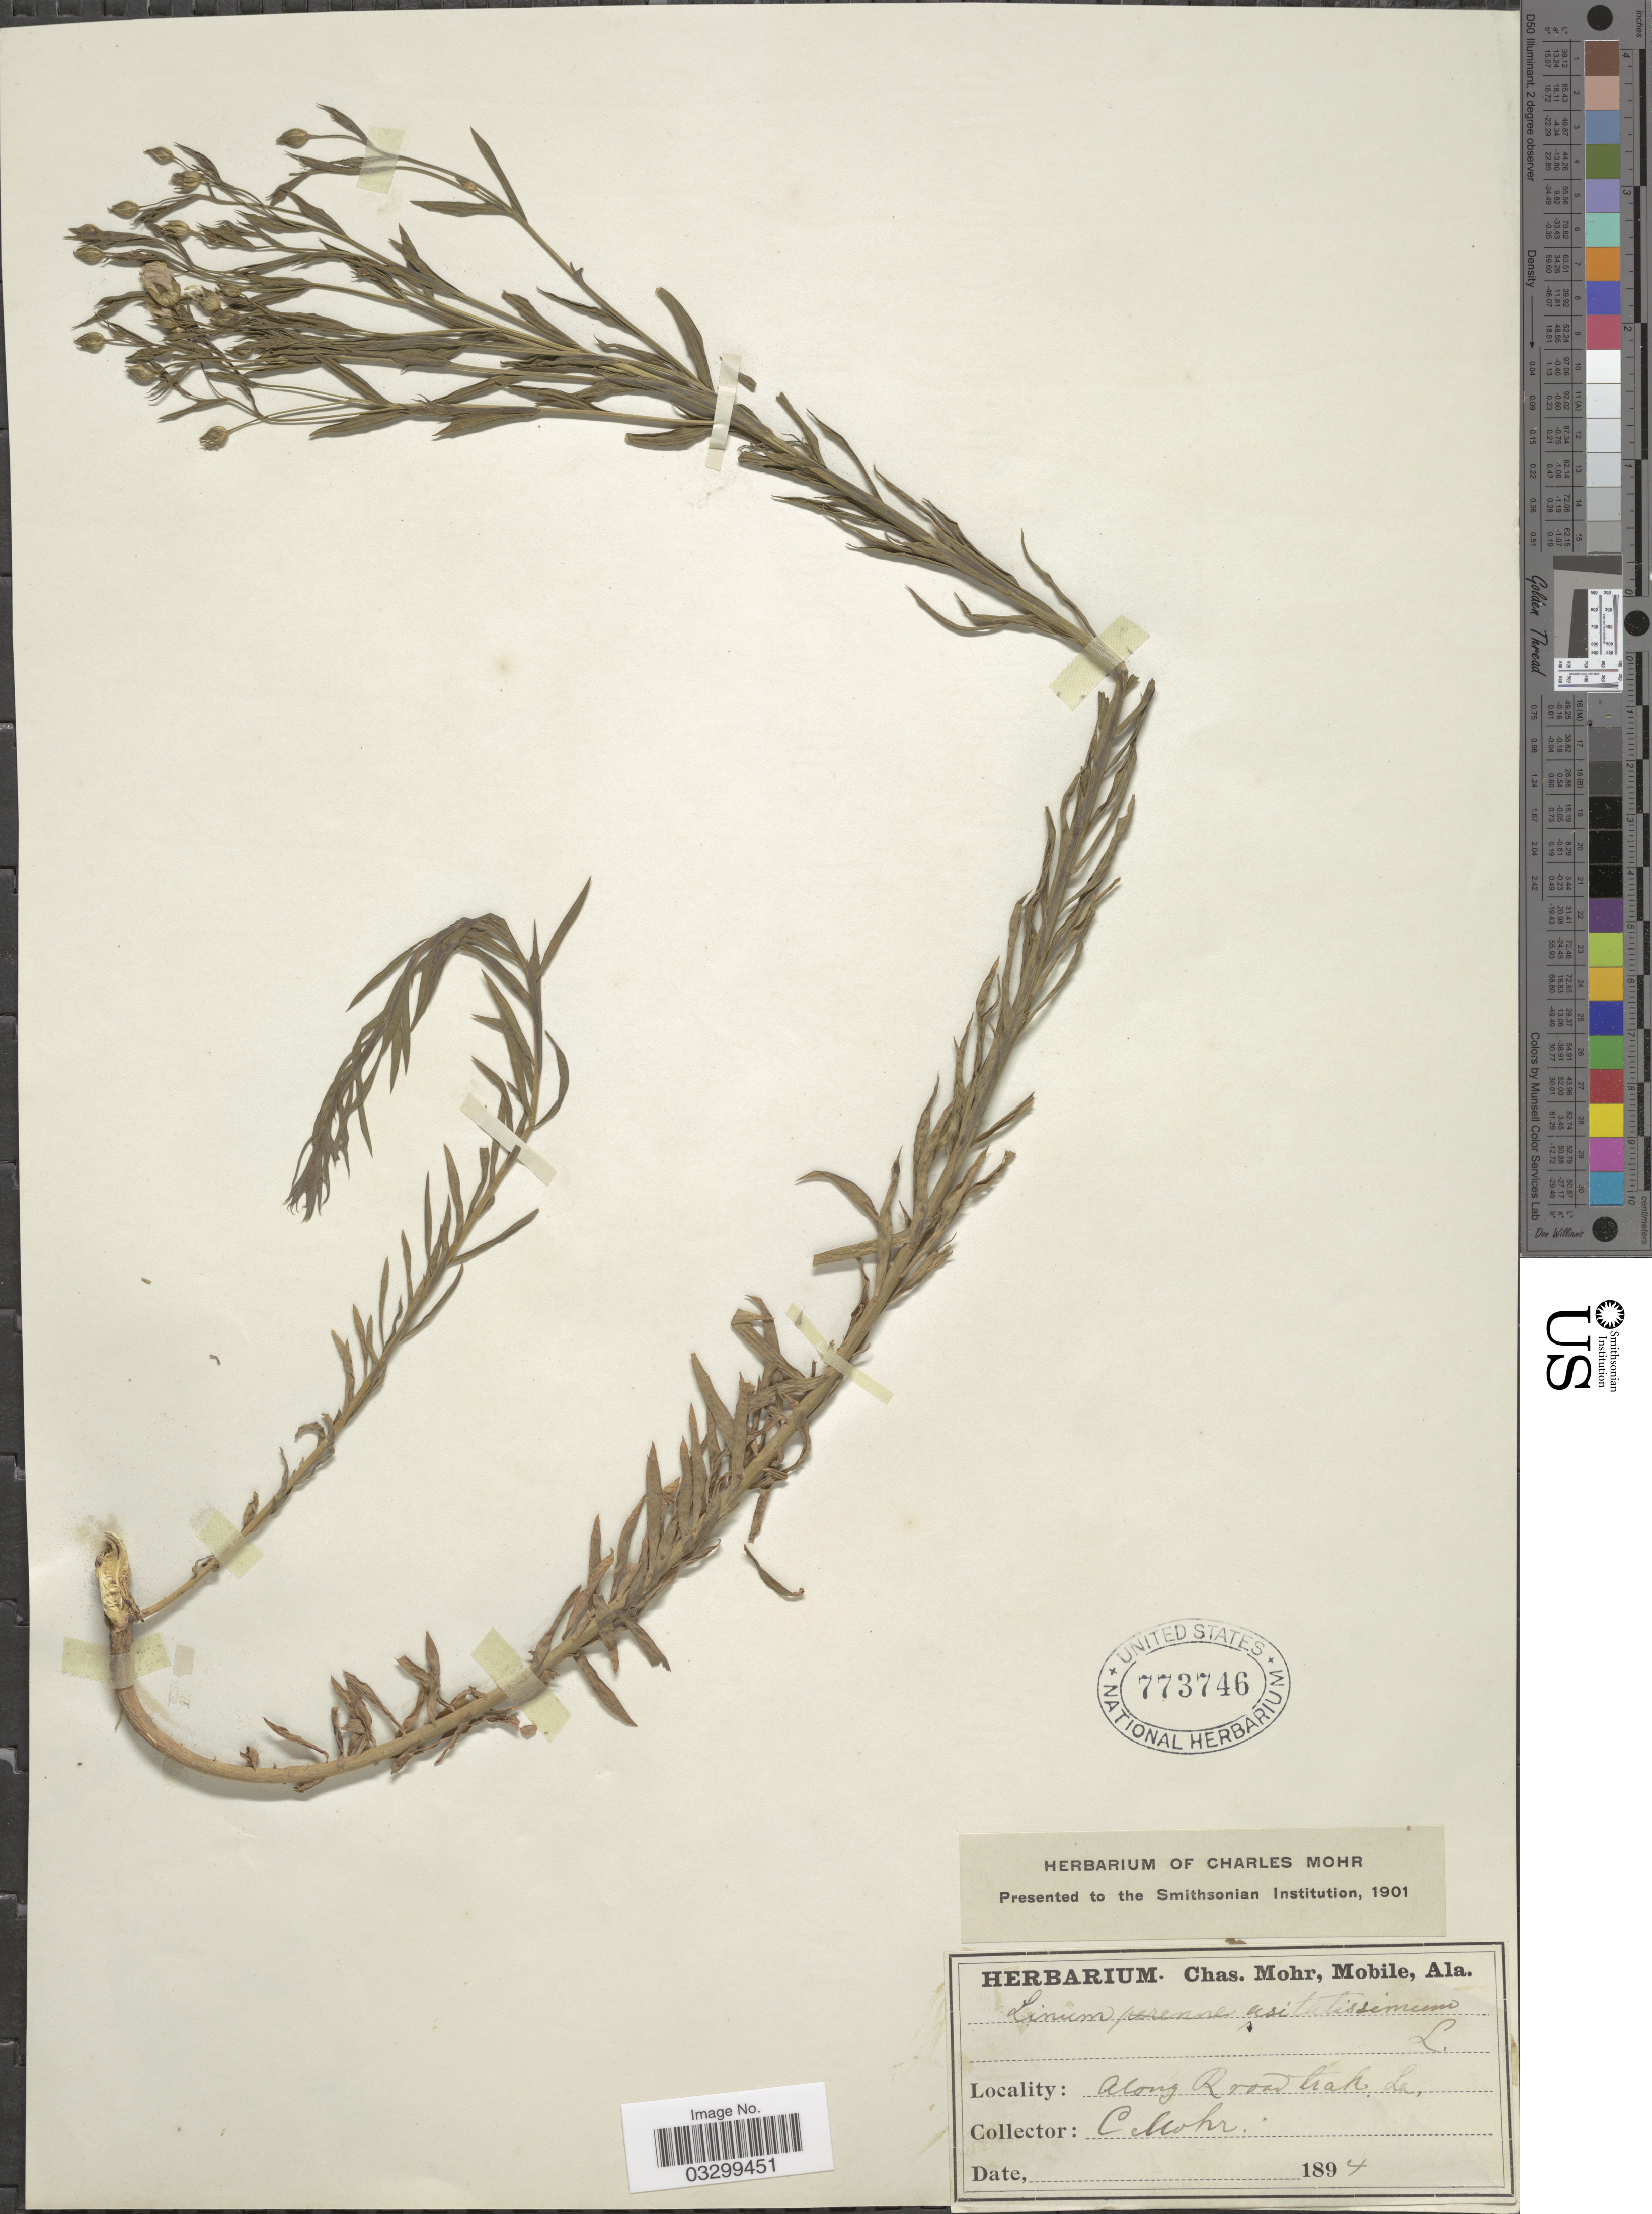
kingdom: Plantae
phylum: Tracheophyta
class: Magnoliopsida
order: Malpighiales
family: Linaceae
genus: Linum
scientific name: Linum usitatissimum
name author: L.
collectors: Mohr, C. T. (herbarium)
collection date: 1894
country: United States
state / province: Louisiana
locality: Along Rroad track.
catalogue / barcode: US 773746